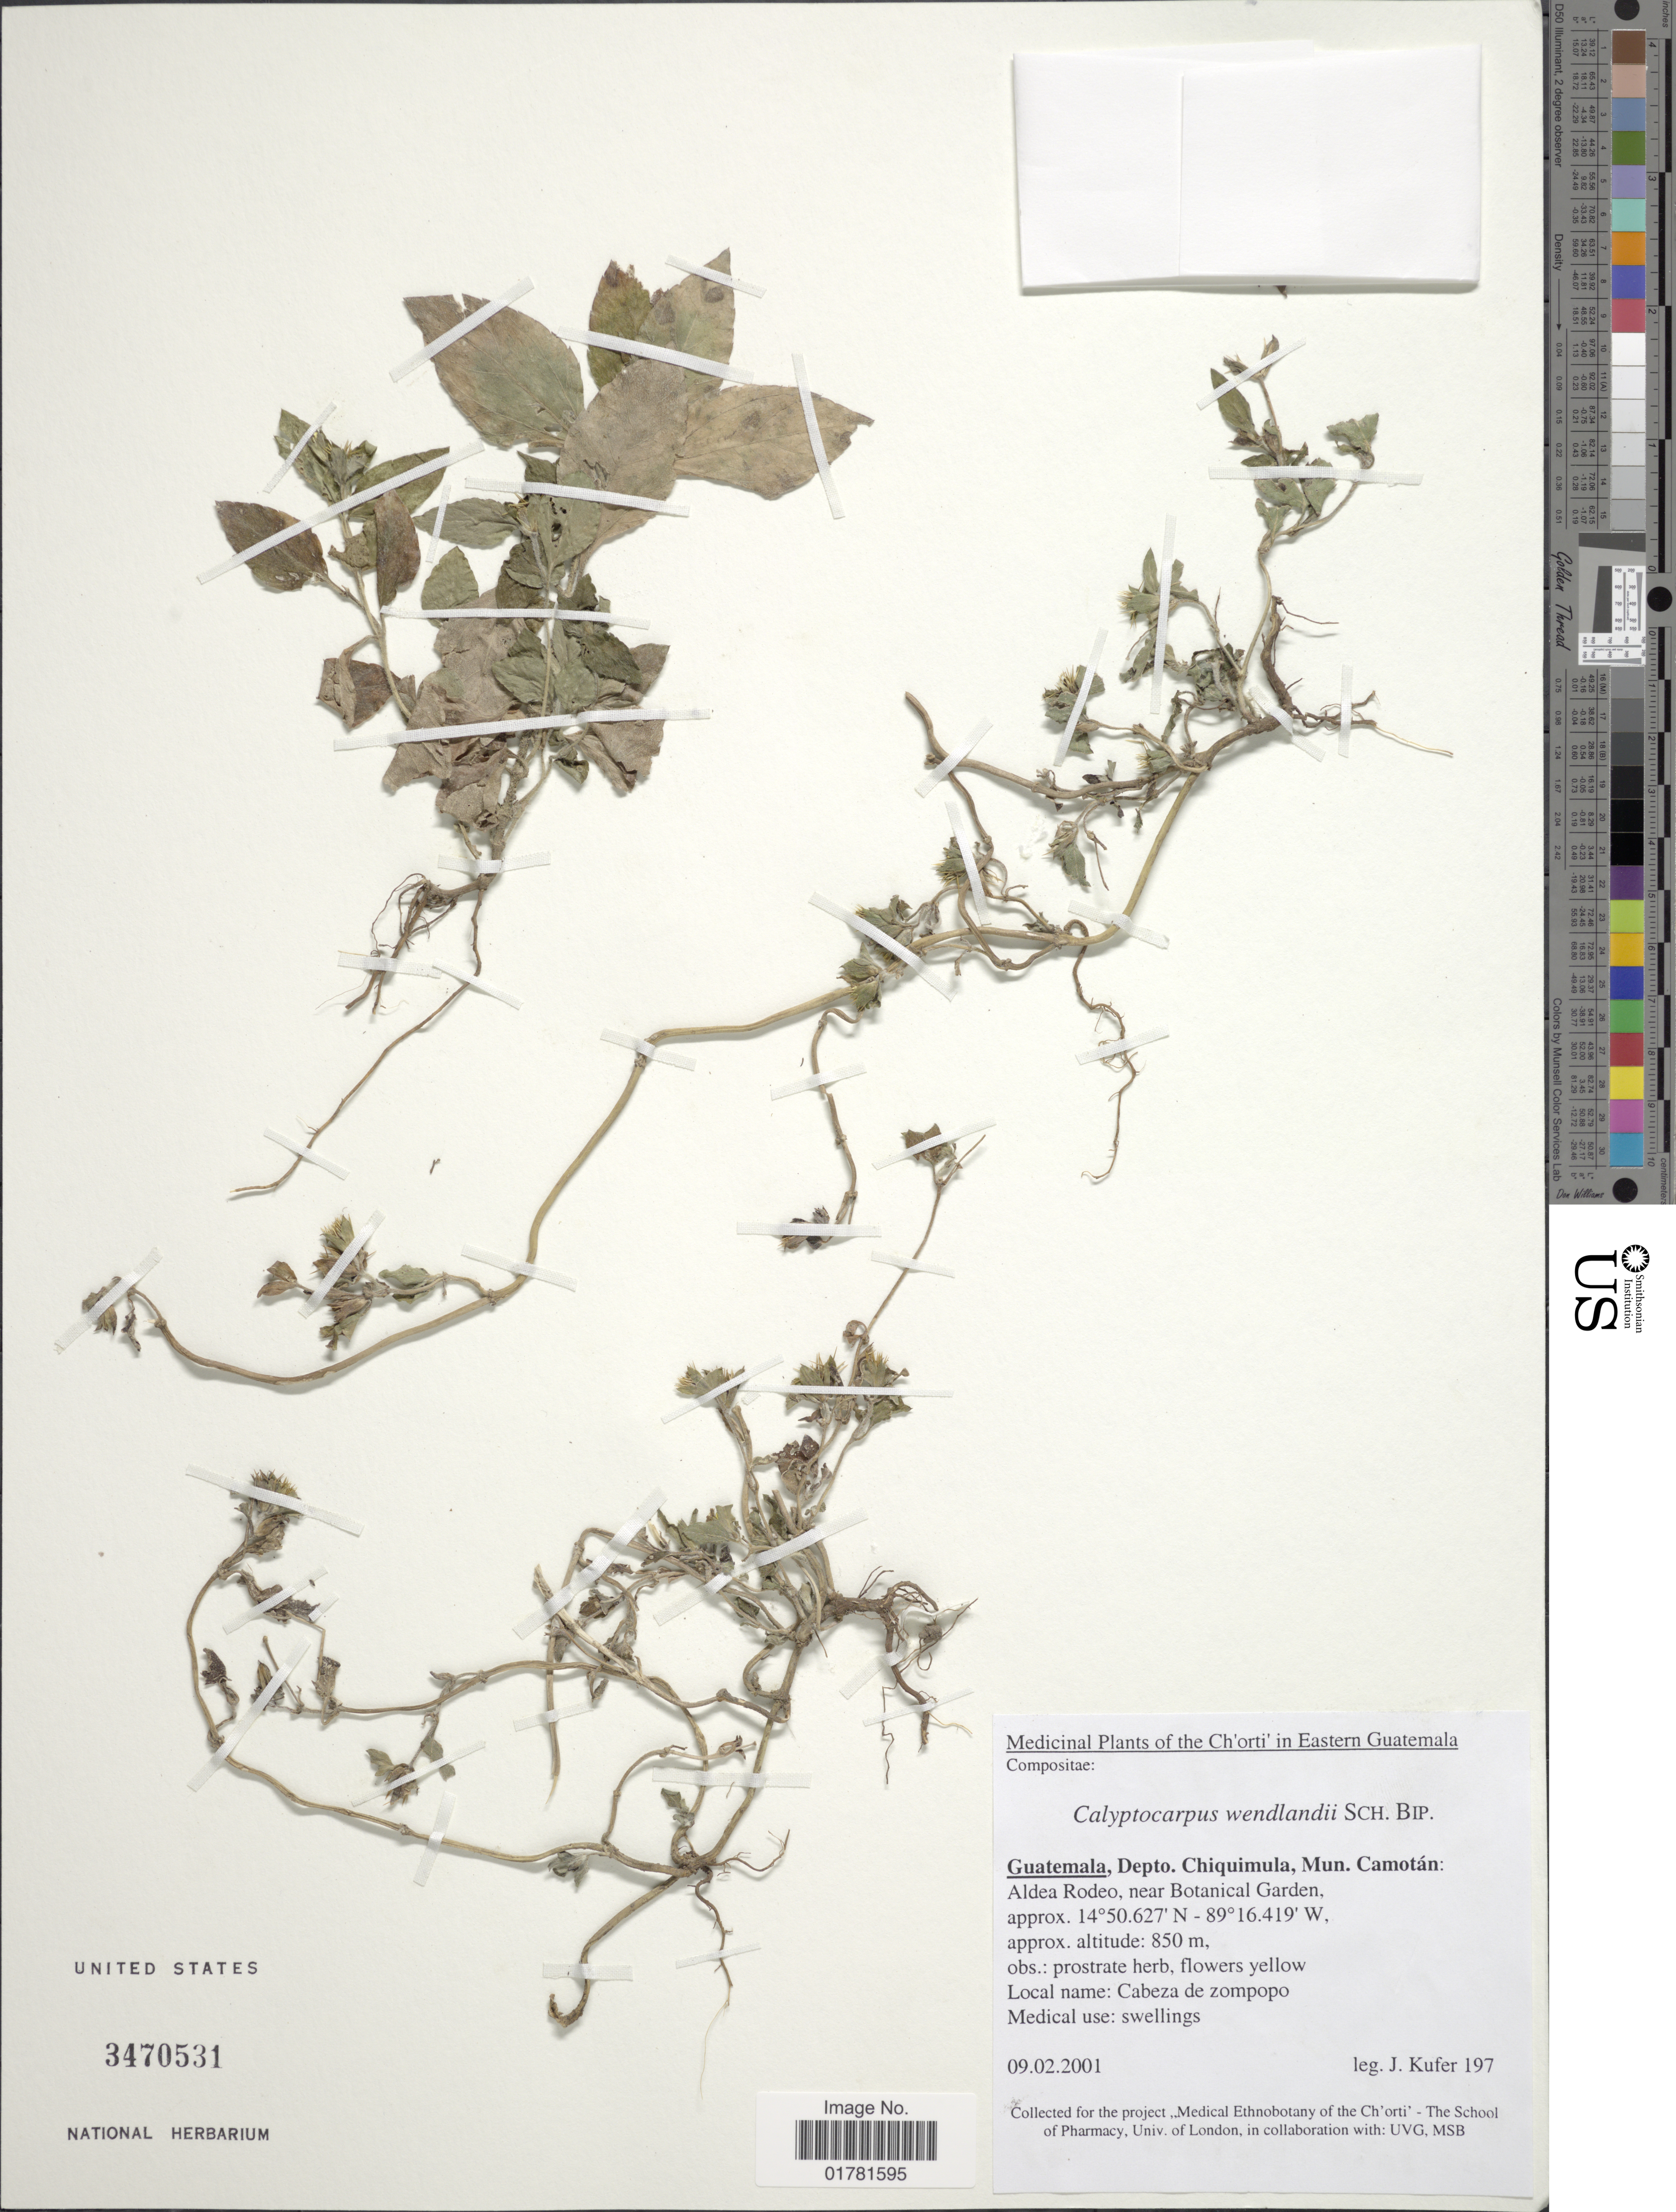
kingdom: Plantae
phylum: Tracheophyta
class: Magnoliopsida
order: Asterales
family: Asteraceae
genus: Calyptocarpus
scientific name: Calyptocarpus wendlandii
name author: Sch. Bip.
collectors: J. Kufer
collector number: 197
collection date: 2001-02-09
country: Guatemala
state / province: Chiquimula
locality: Depto Chiquimula, Mun Camotán: Aldea Rodeo, near Botanical Garden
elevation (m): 850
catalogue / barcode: US 3470531